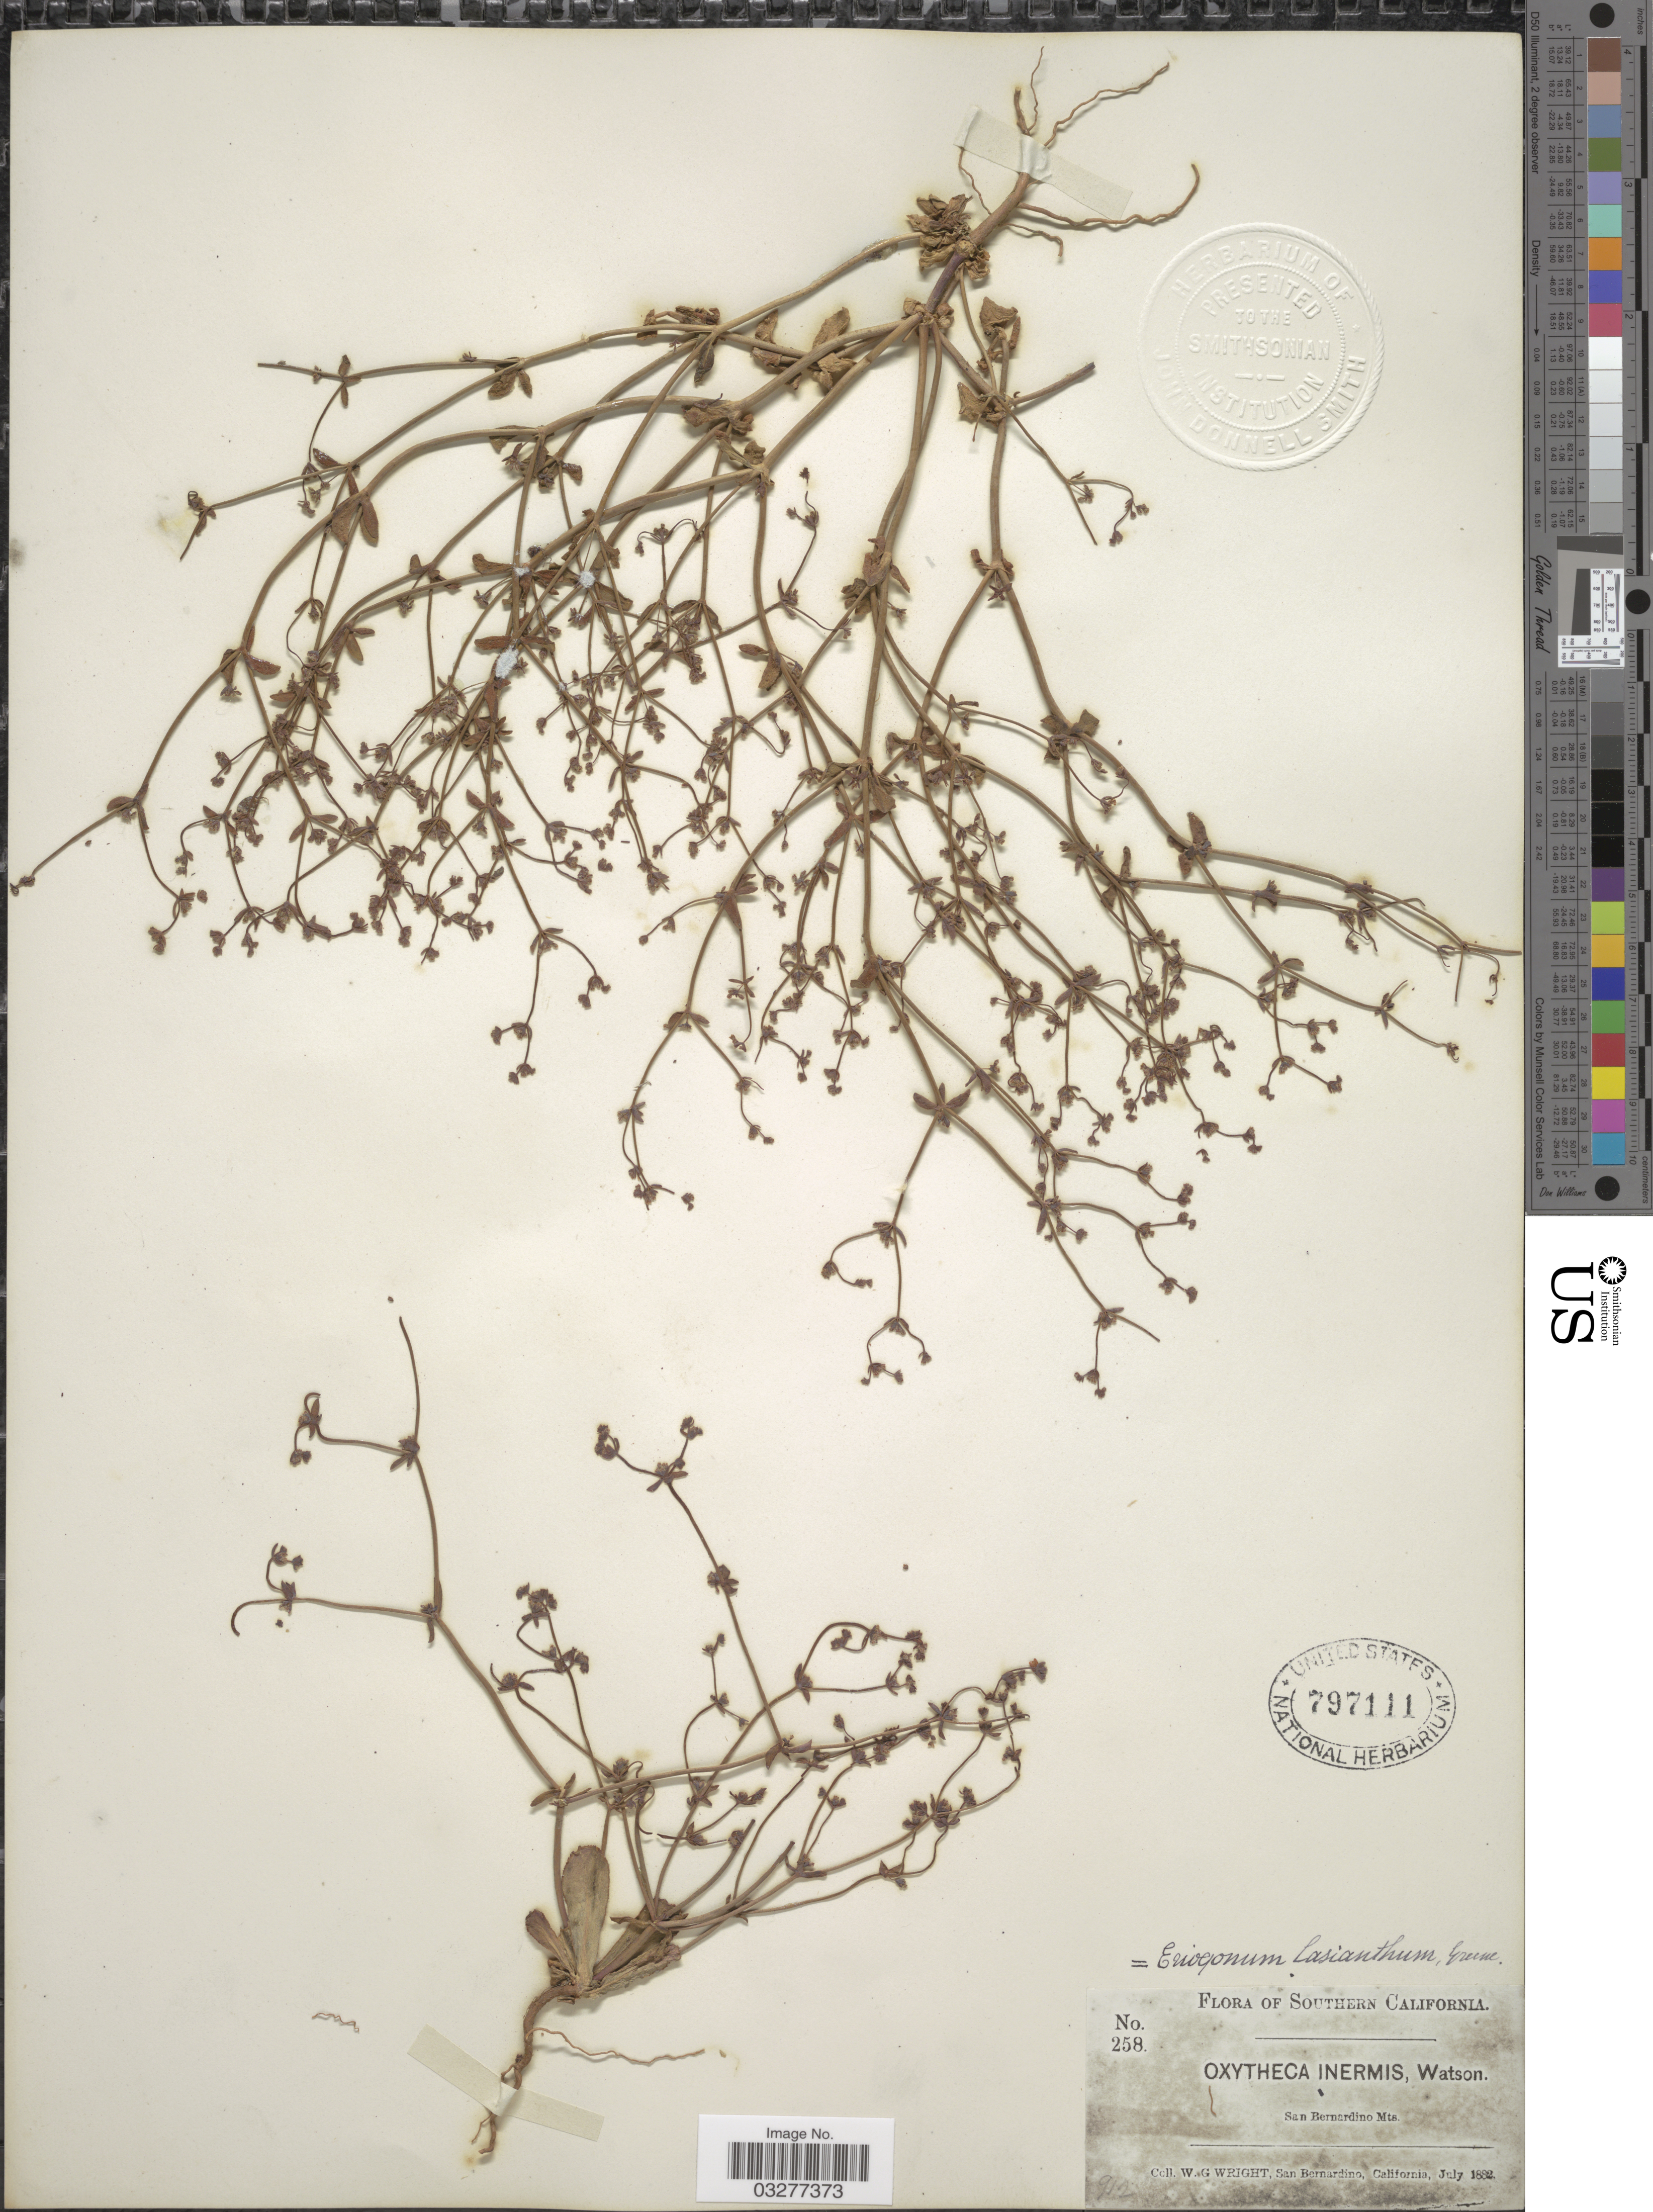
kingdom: Plantae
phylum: Tracheophyta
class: Magnoliopsida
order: Caryophyllales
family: Polygonaceae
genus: Eriogonum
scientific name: Eriogonum inerme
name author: (S. Watson) Jeps.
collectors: W. G. Wright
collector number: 258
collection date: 1882-07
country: United States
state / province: California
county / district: San Bernardino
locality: Southern California. San Bernardino Mts.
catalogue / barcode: US 797111